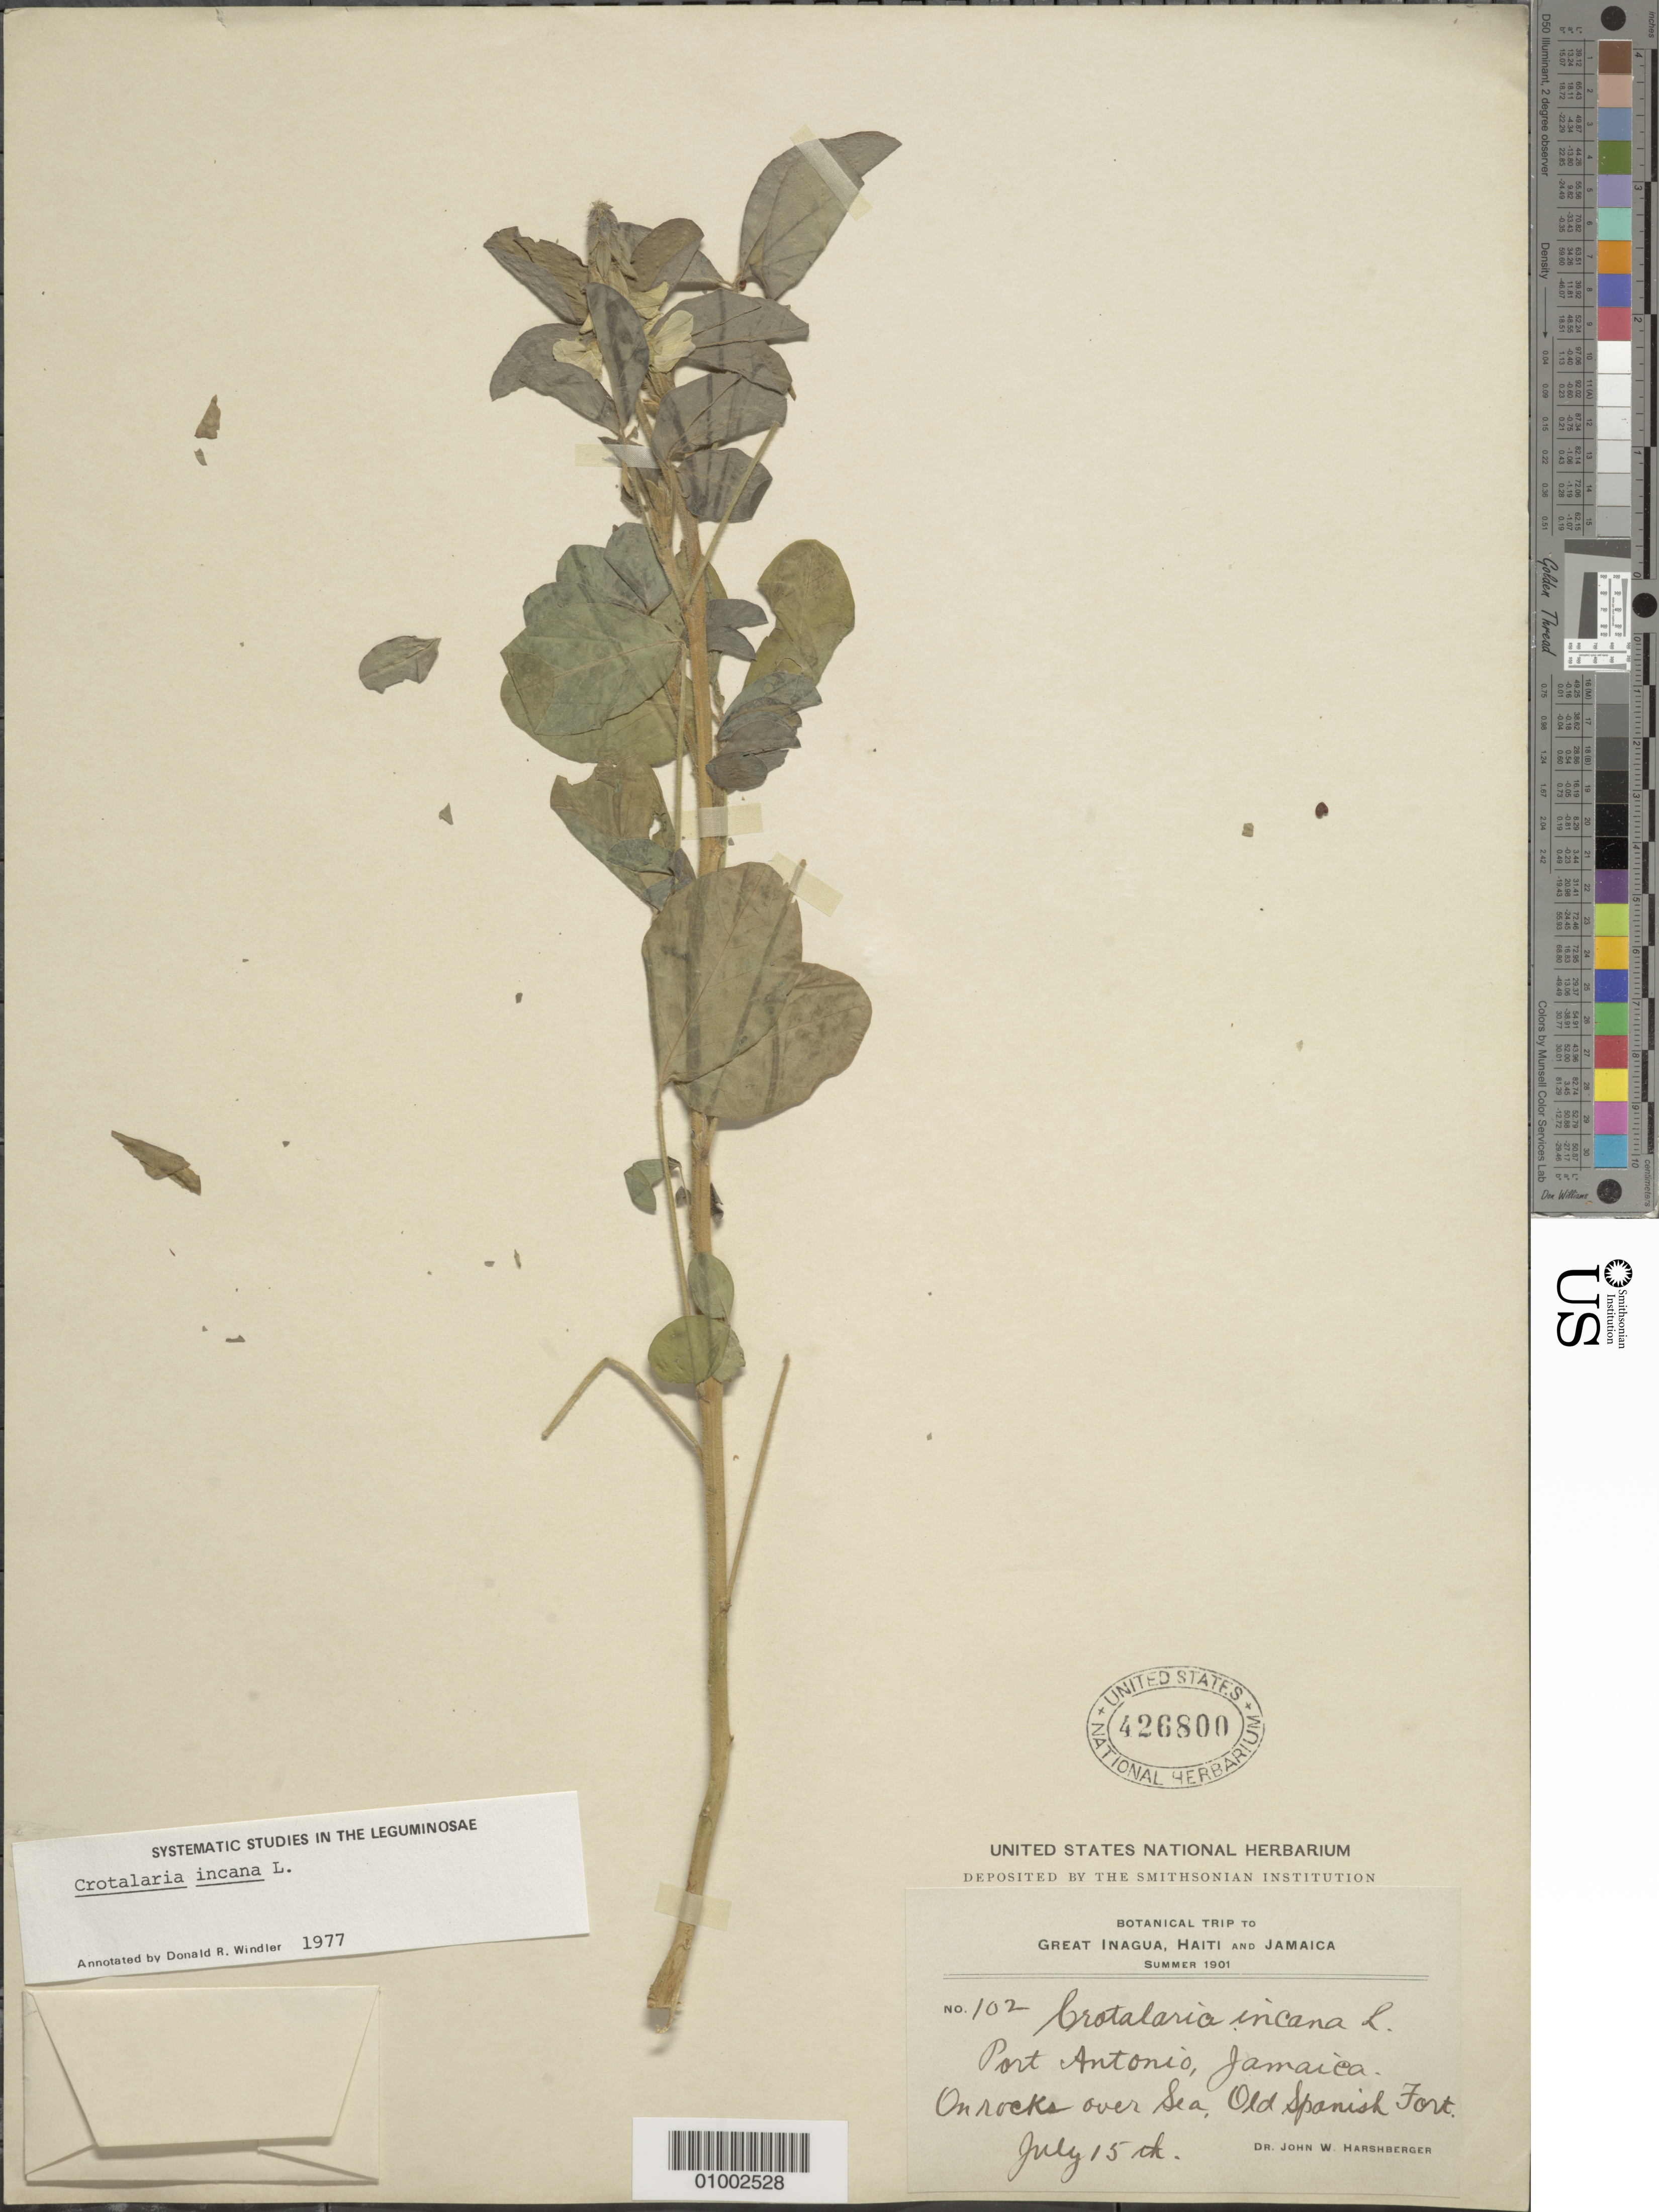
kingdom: Plantae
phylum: Tracheophyta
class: Magnoliopsida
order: Fabales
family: Fabaceae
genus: Crotalaria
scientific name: Crotalaria incana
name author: L.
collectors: J. W. Harshberger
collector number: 102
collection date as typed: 15 Jul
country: Jamaica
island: Jamaica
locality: Port Antonio. Old Spanish Fort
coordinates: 0 N, 0 E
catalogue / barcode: US 426800